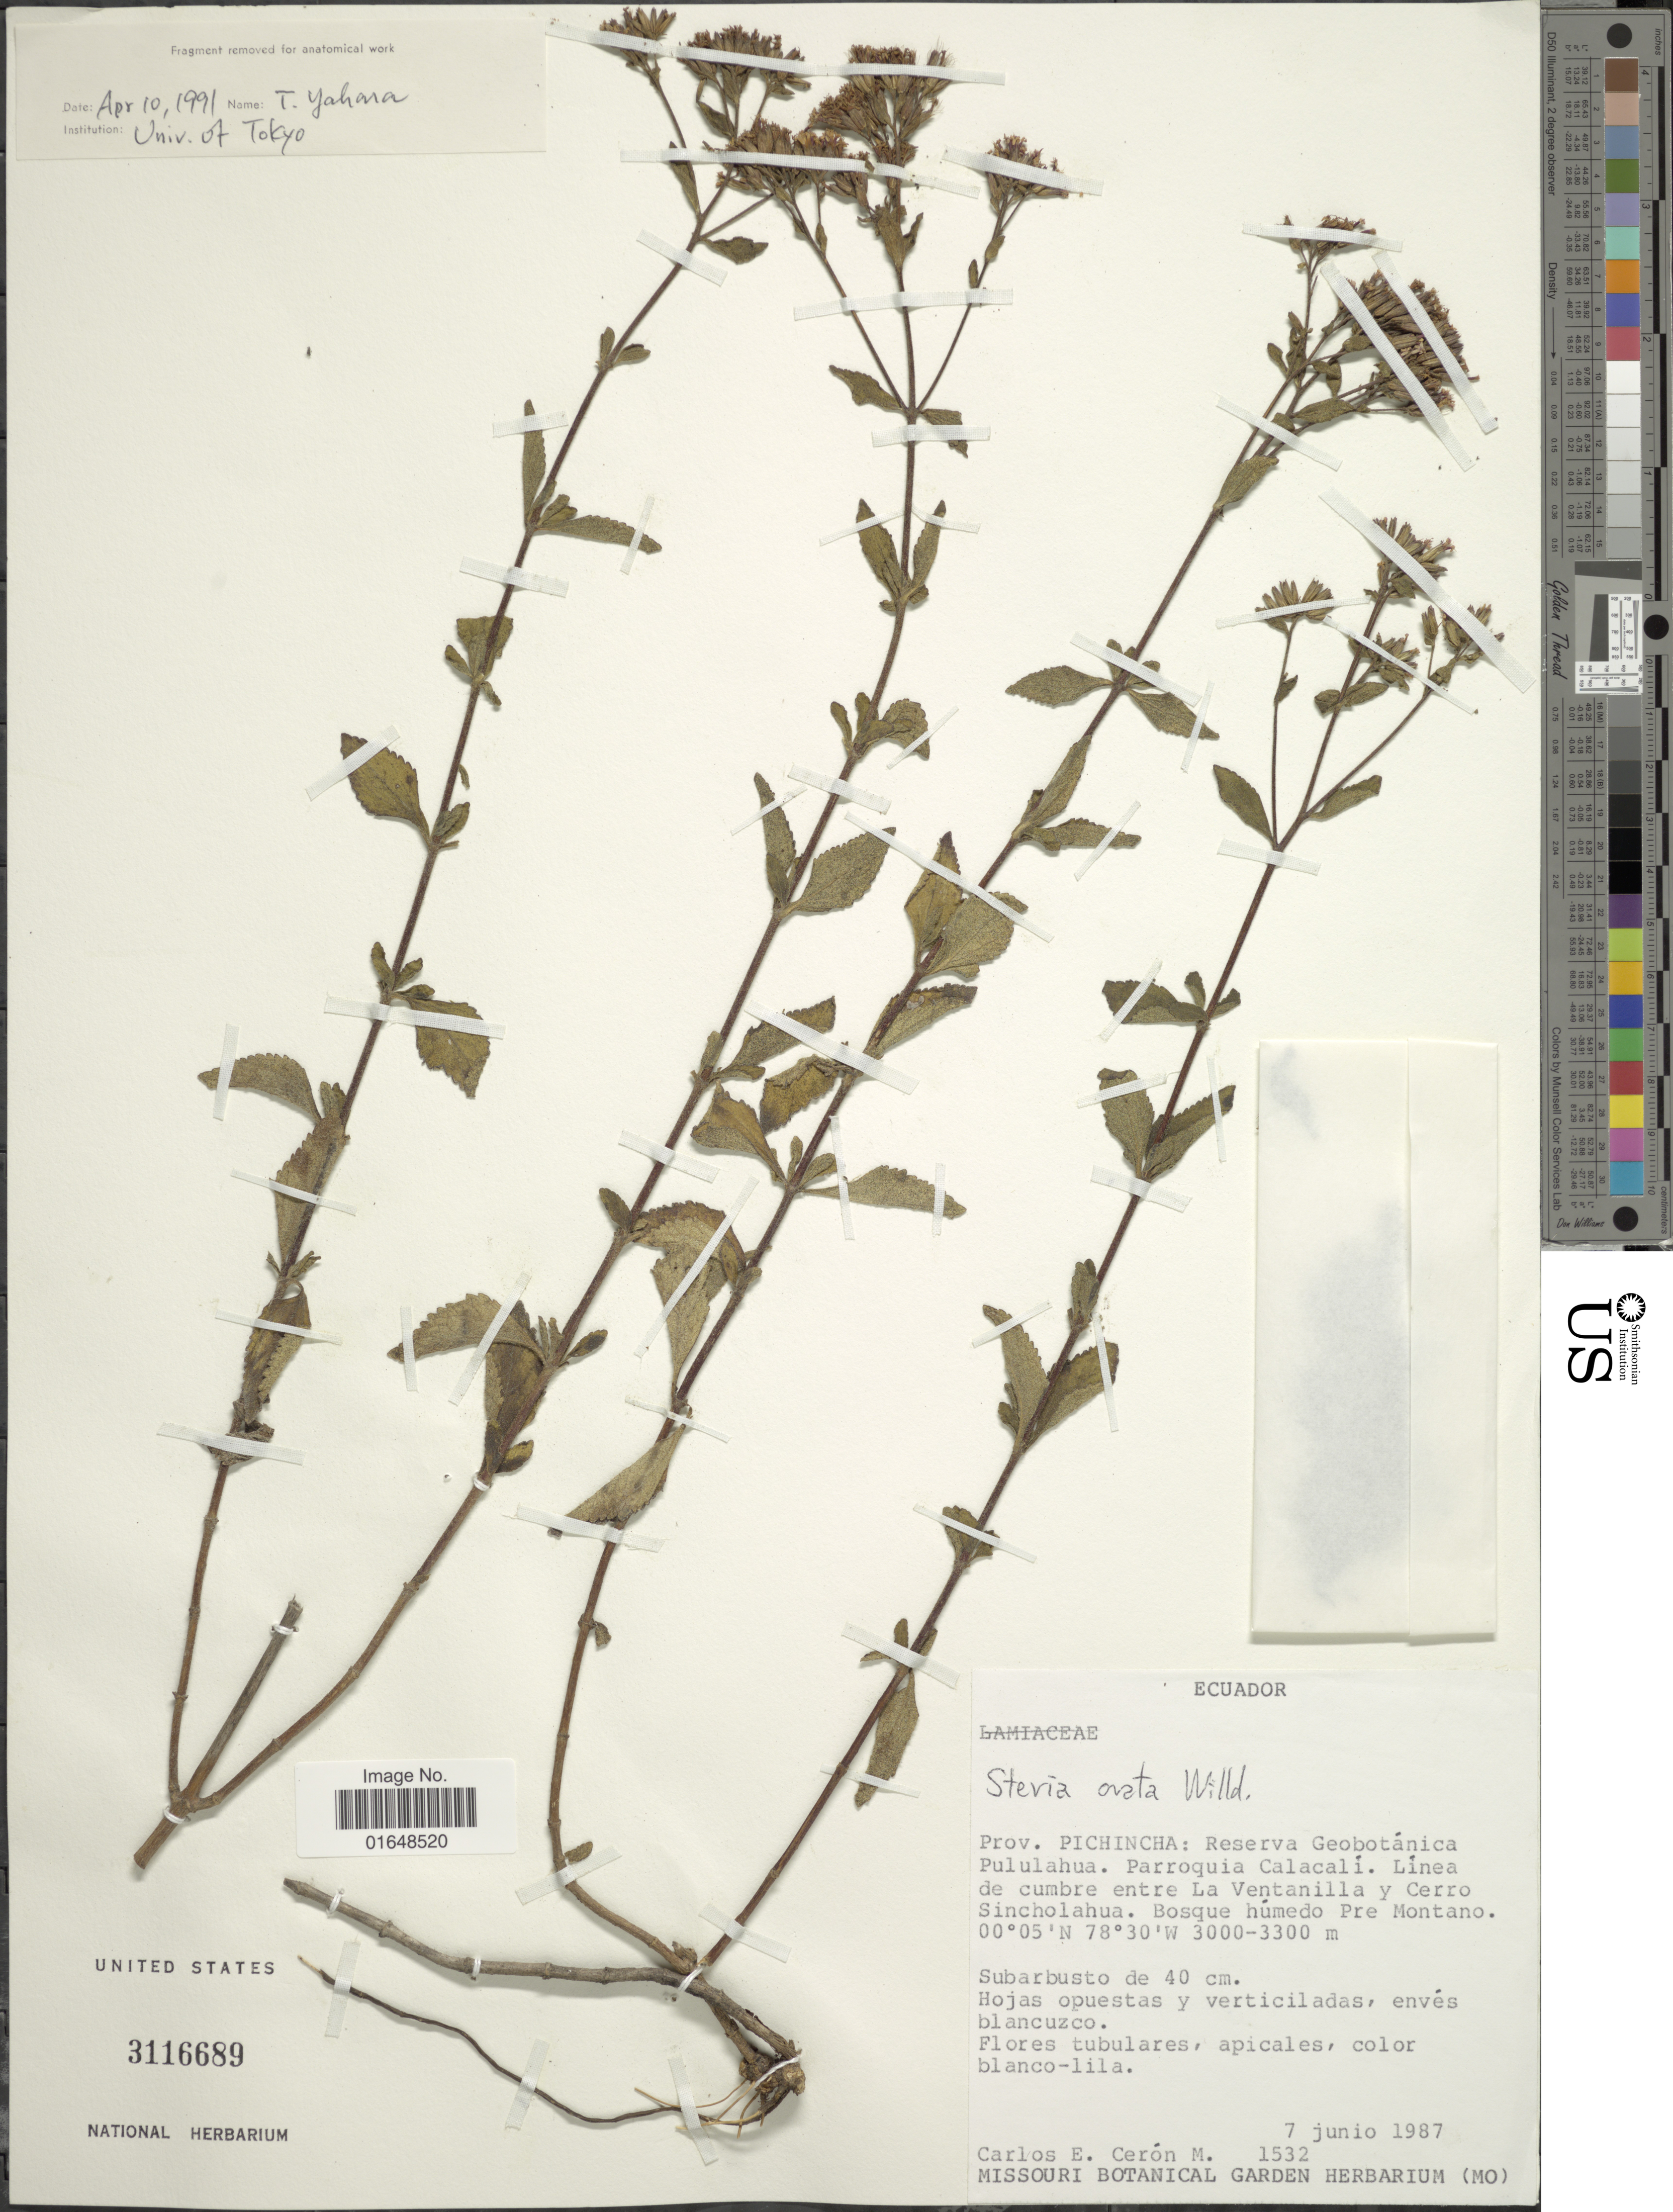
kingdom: Plantae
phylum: Tracheophyta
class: Magnoliopsida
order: Asterales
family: Asteraceae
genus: Stevia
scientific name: Stevia ovata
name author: Willd.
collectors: C. E. Cerón M.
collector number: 1532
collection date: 1987-06-07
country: Ecuador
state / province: Pichincha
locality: Prov. Pichincha: Reserva Geobotánica Pululahua. Parroquia Calacalí. Linea de cumbre entre La Ventanilla y Cerro Sincholahua. Bosque húmedo Pre Montano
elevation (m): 3000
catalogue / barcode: US 3116689